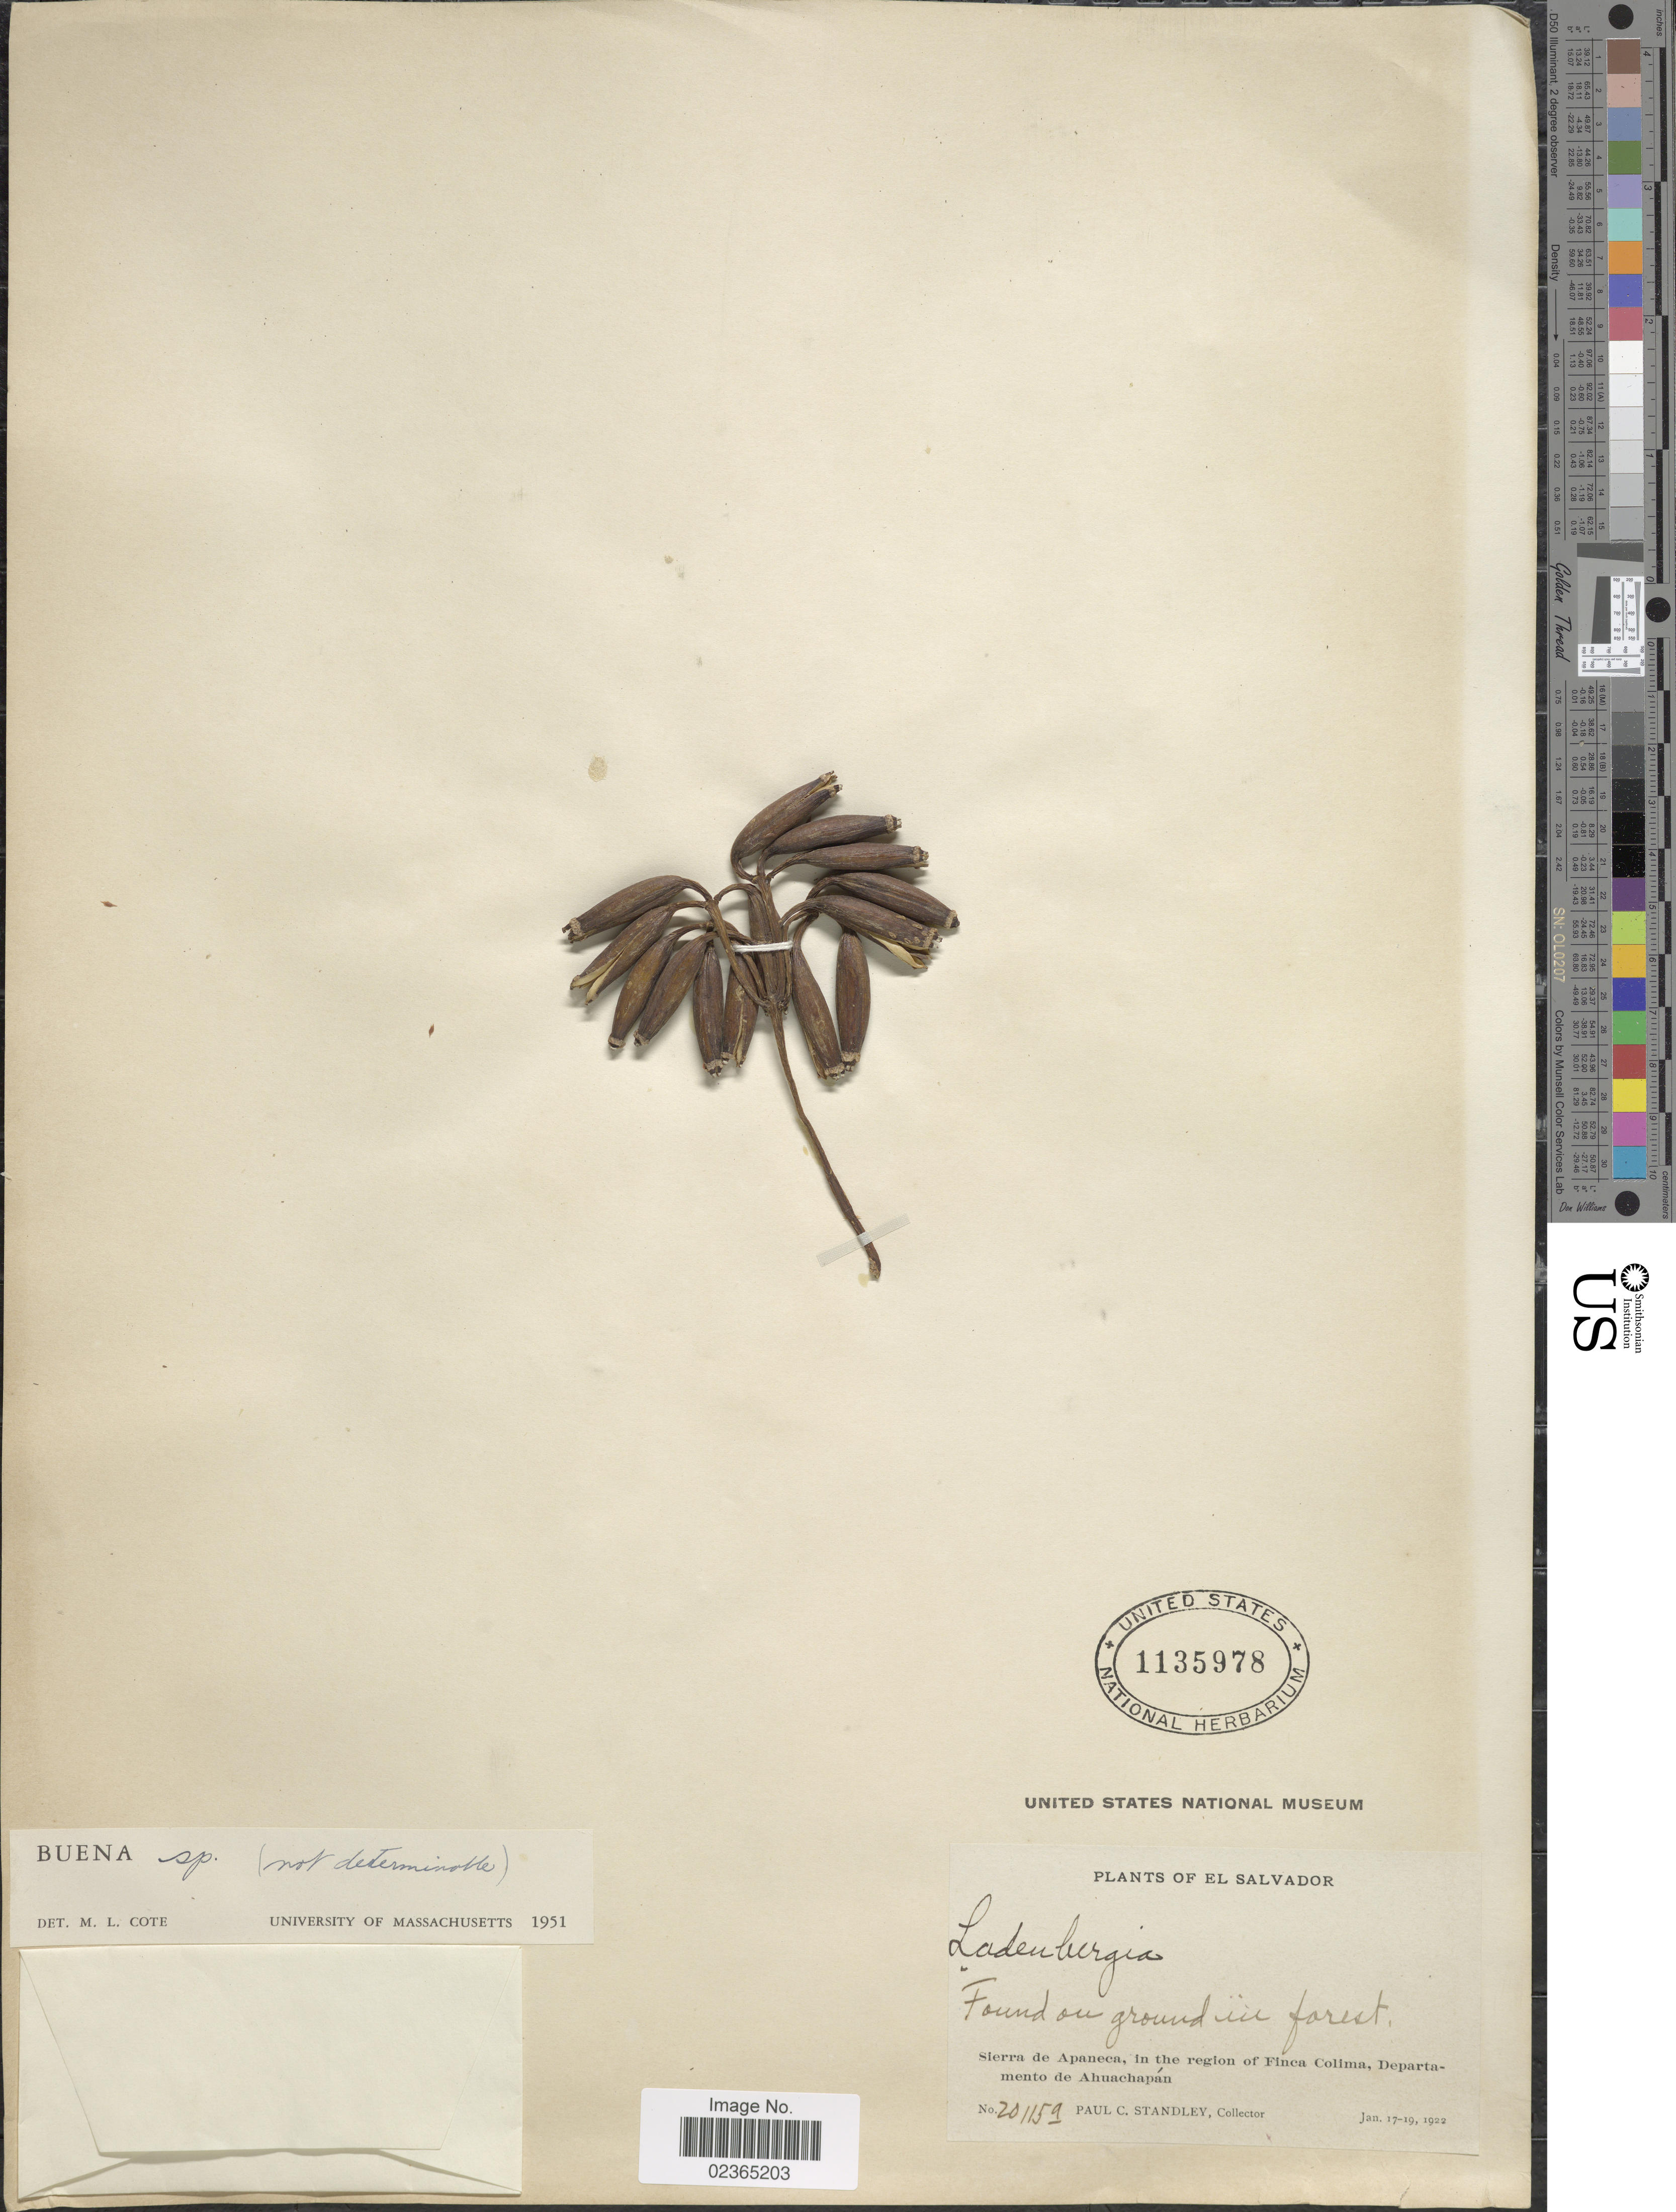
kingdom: Plantae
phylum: Tracheophyta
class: Magnoliopsida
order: Gentianales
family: Rubiaceae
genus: Ladenbergia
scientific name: Ladenbergia sp.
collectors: P. C. Standley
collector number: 20115a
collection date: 1922-01-17/1922-01-19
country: El Salvador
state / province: Ahuachapan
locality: Sierra de Apaneca, in the region of Finca Colima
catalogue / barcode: US 1135978